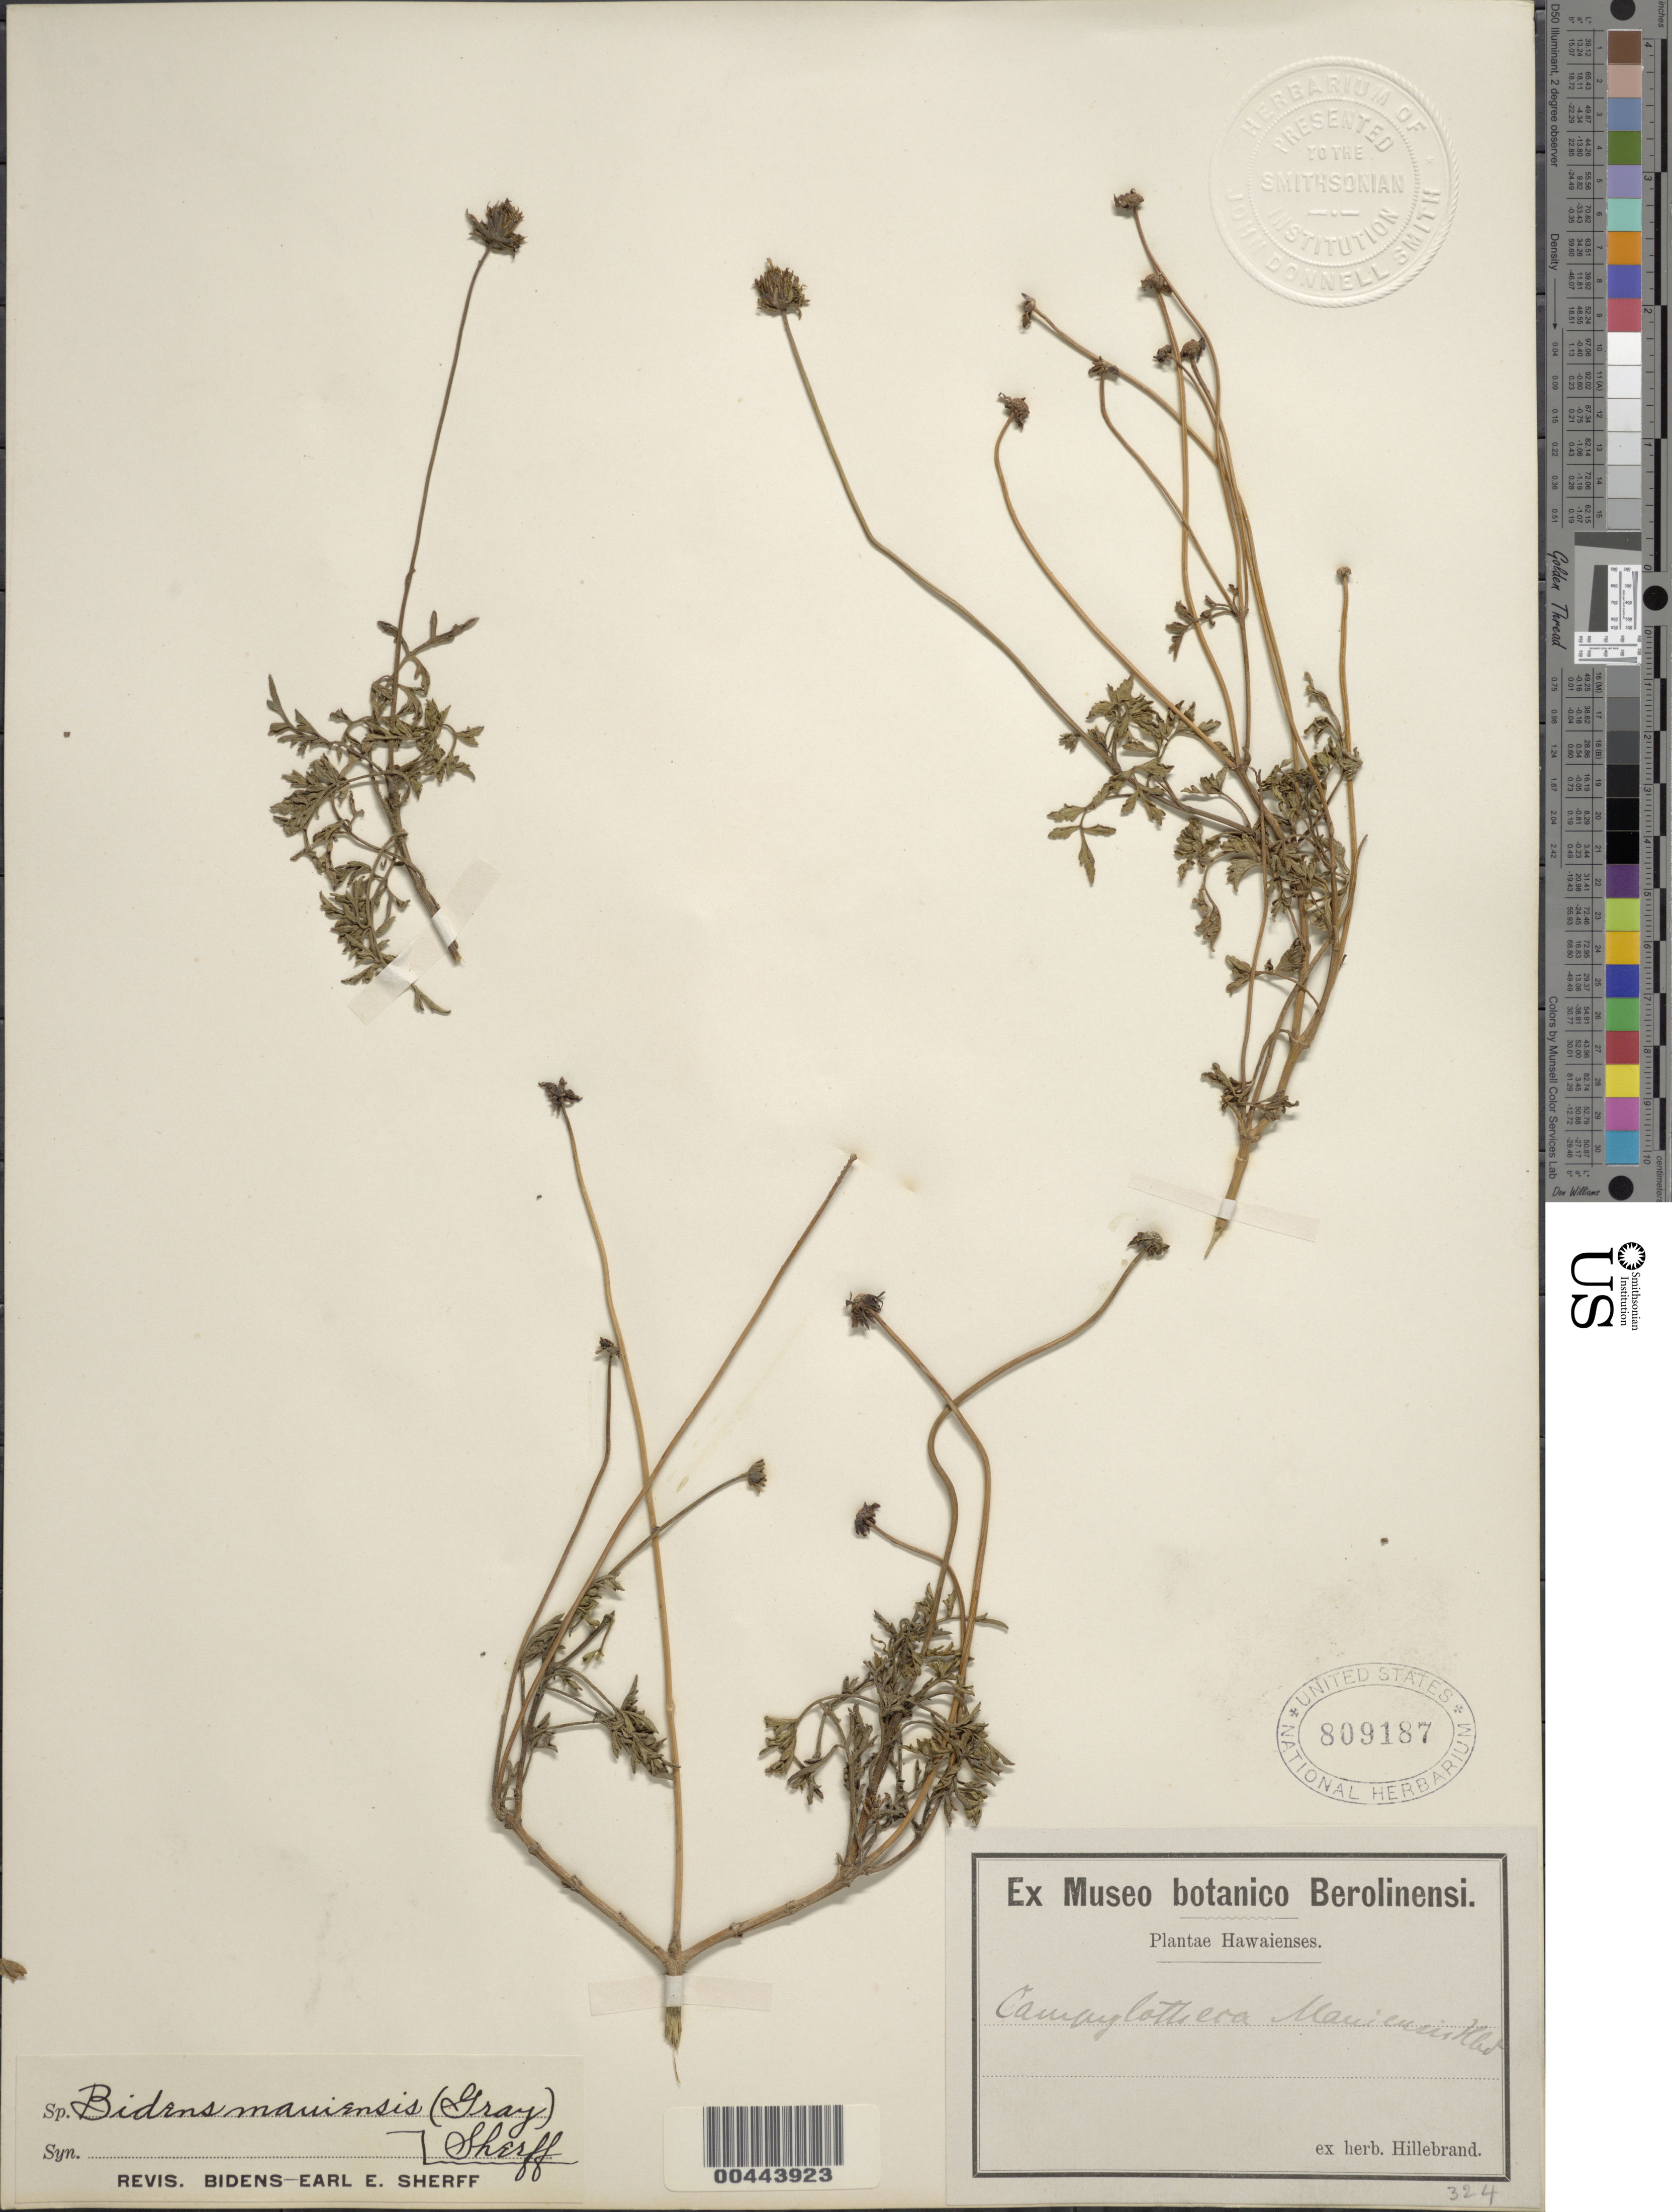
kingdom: Plantae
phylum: Tracheophyta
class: Magnoliopsida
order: Asterales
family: Asteraceae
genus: Bidens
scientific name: Bidens mauiensis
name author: Sherff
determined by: Sherff, E. E.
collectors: W. Hillebrand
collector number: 324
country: United States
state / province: Hawaii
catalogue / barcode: US 809187